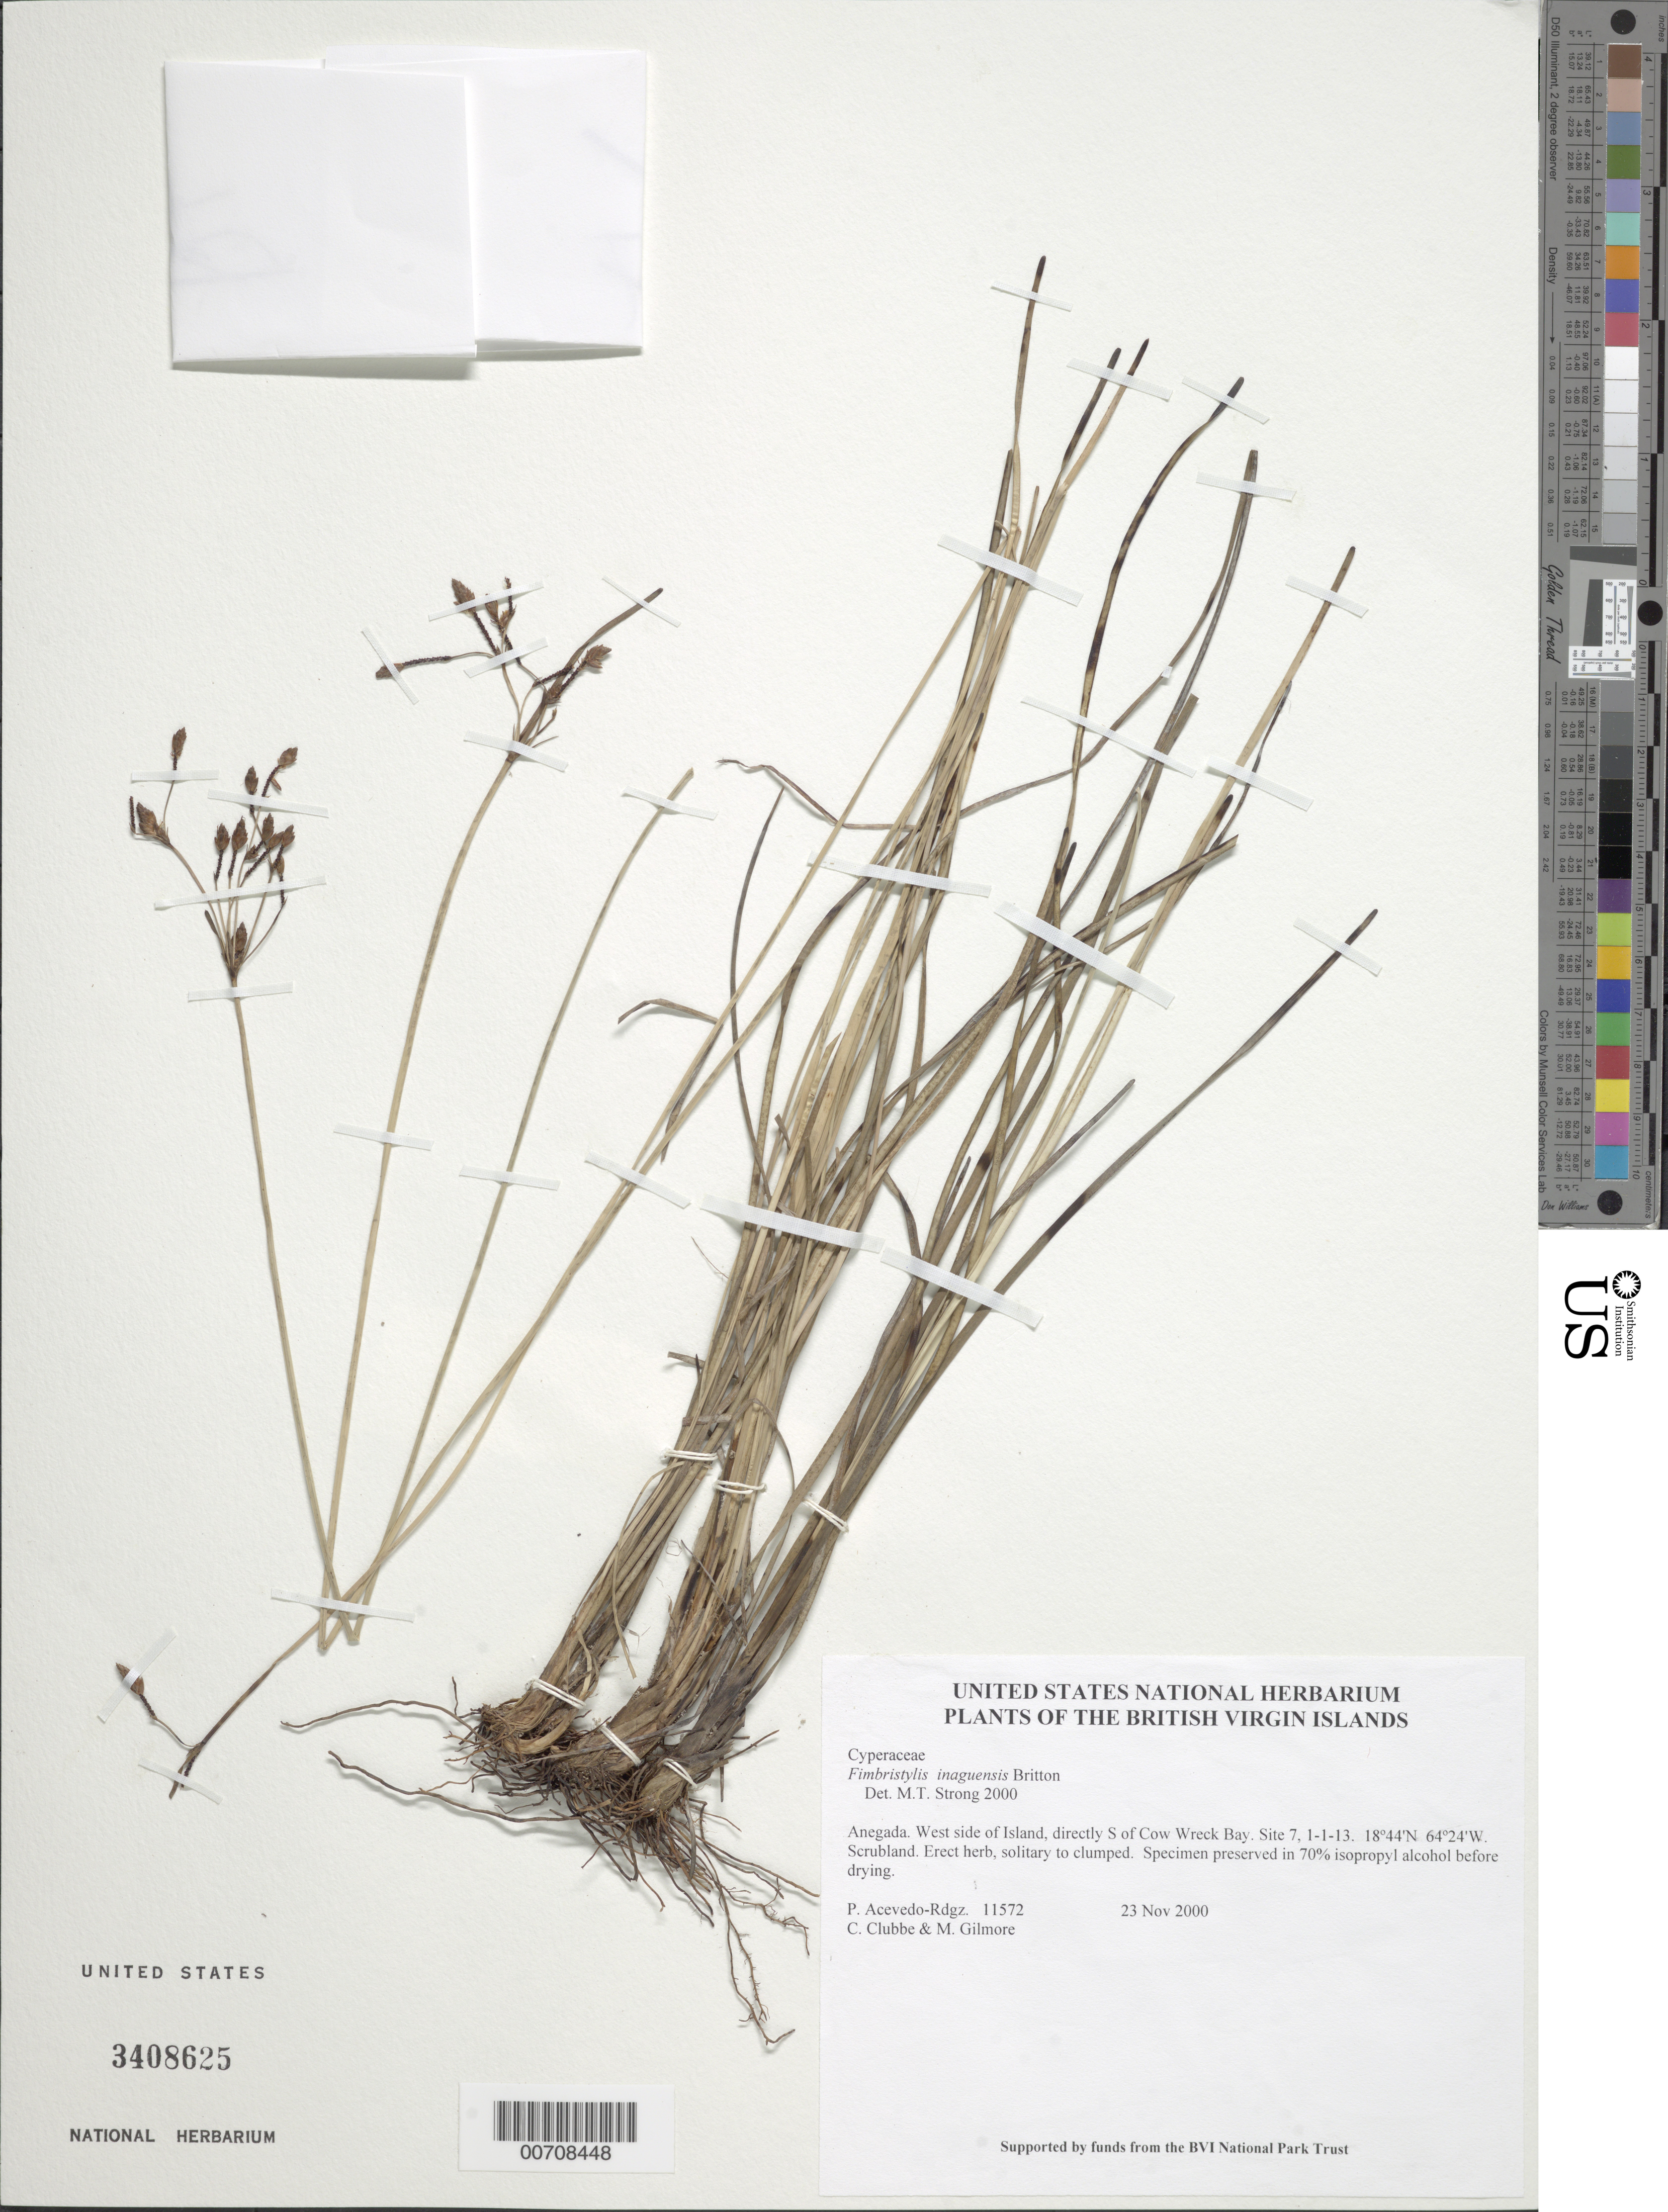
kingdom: Plantae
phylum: Tracheophyta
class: Liliopsida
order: Poales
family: Cyperaceae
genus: Fimbristylis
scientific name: Fimbristylis inaguensis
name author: Britton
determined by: Strong, M. T., (US), Smithsonian Institution - National Museum of Natural History (UNITED STATES)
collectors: P. Acevedo-Rodr., C. Clubbe & M. Gilmore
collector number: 11572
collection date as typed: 23 Nov 2000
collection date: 2000-11-23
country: British Virgin Islands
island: Anegada I.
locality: West side of Island, directly S of Cow Wreck Bay. Site 7, 1-1-13.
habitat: Scrubland.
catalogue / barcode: US 3408625